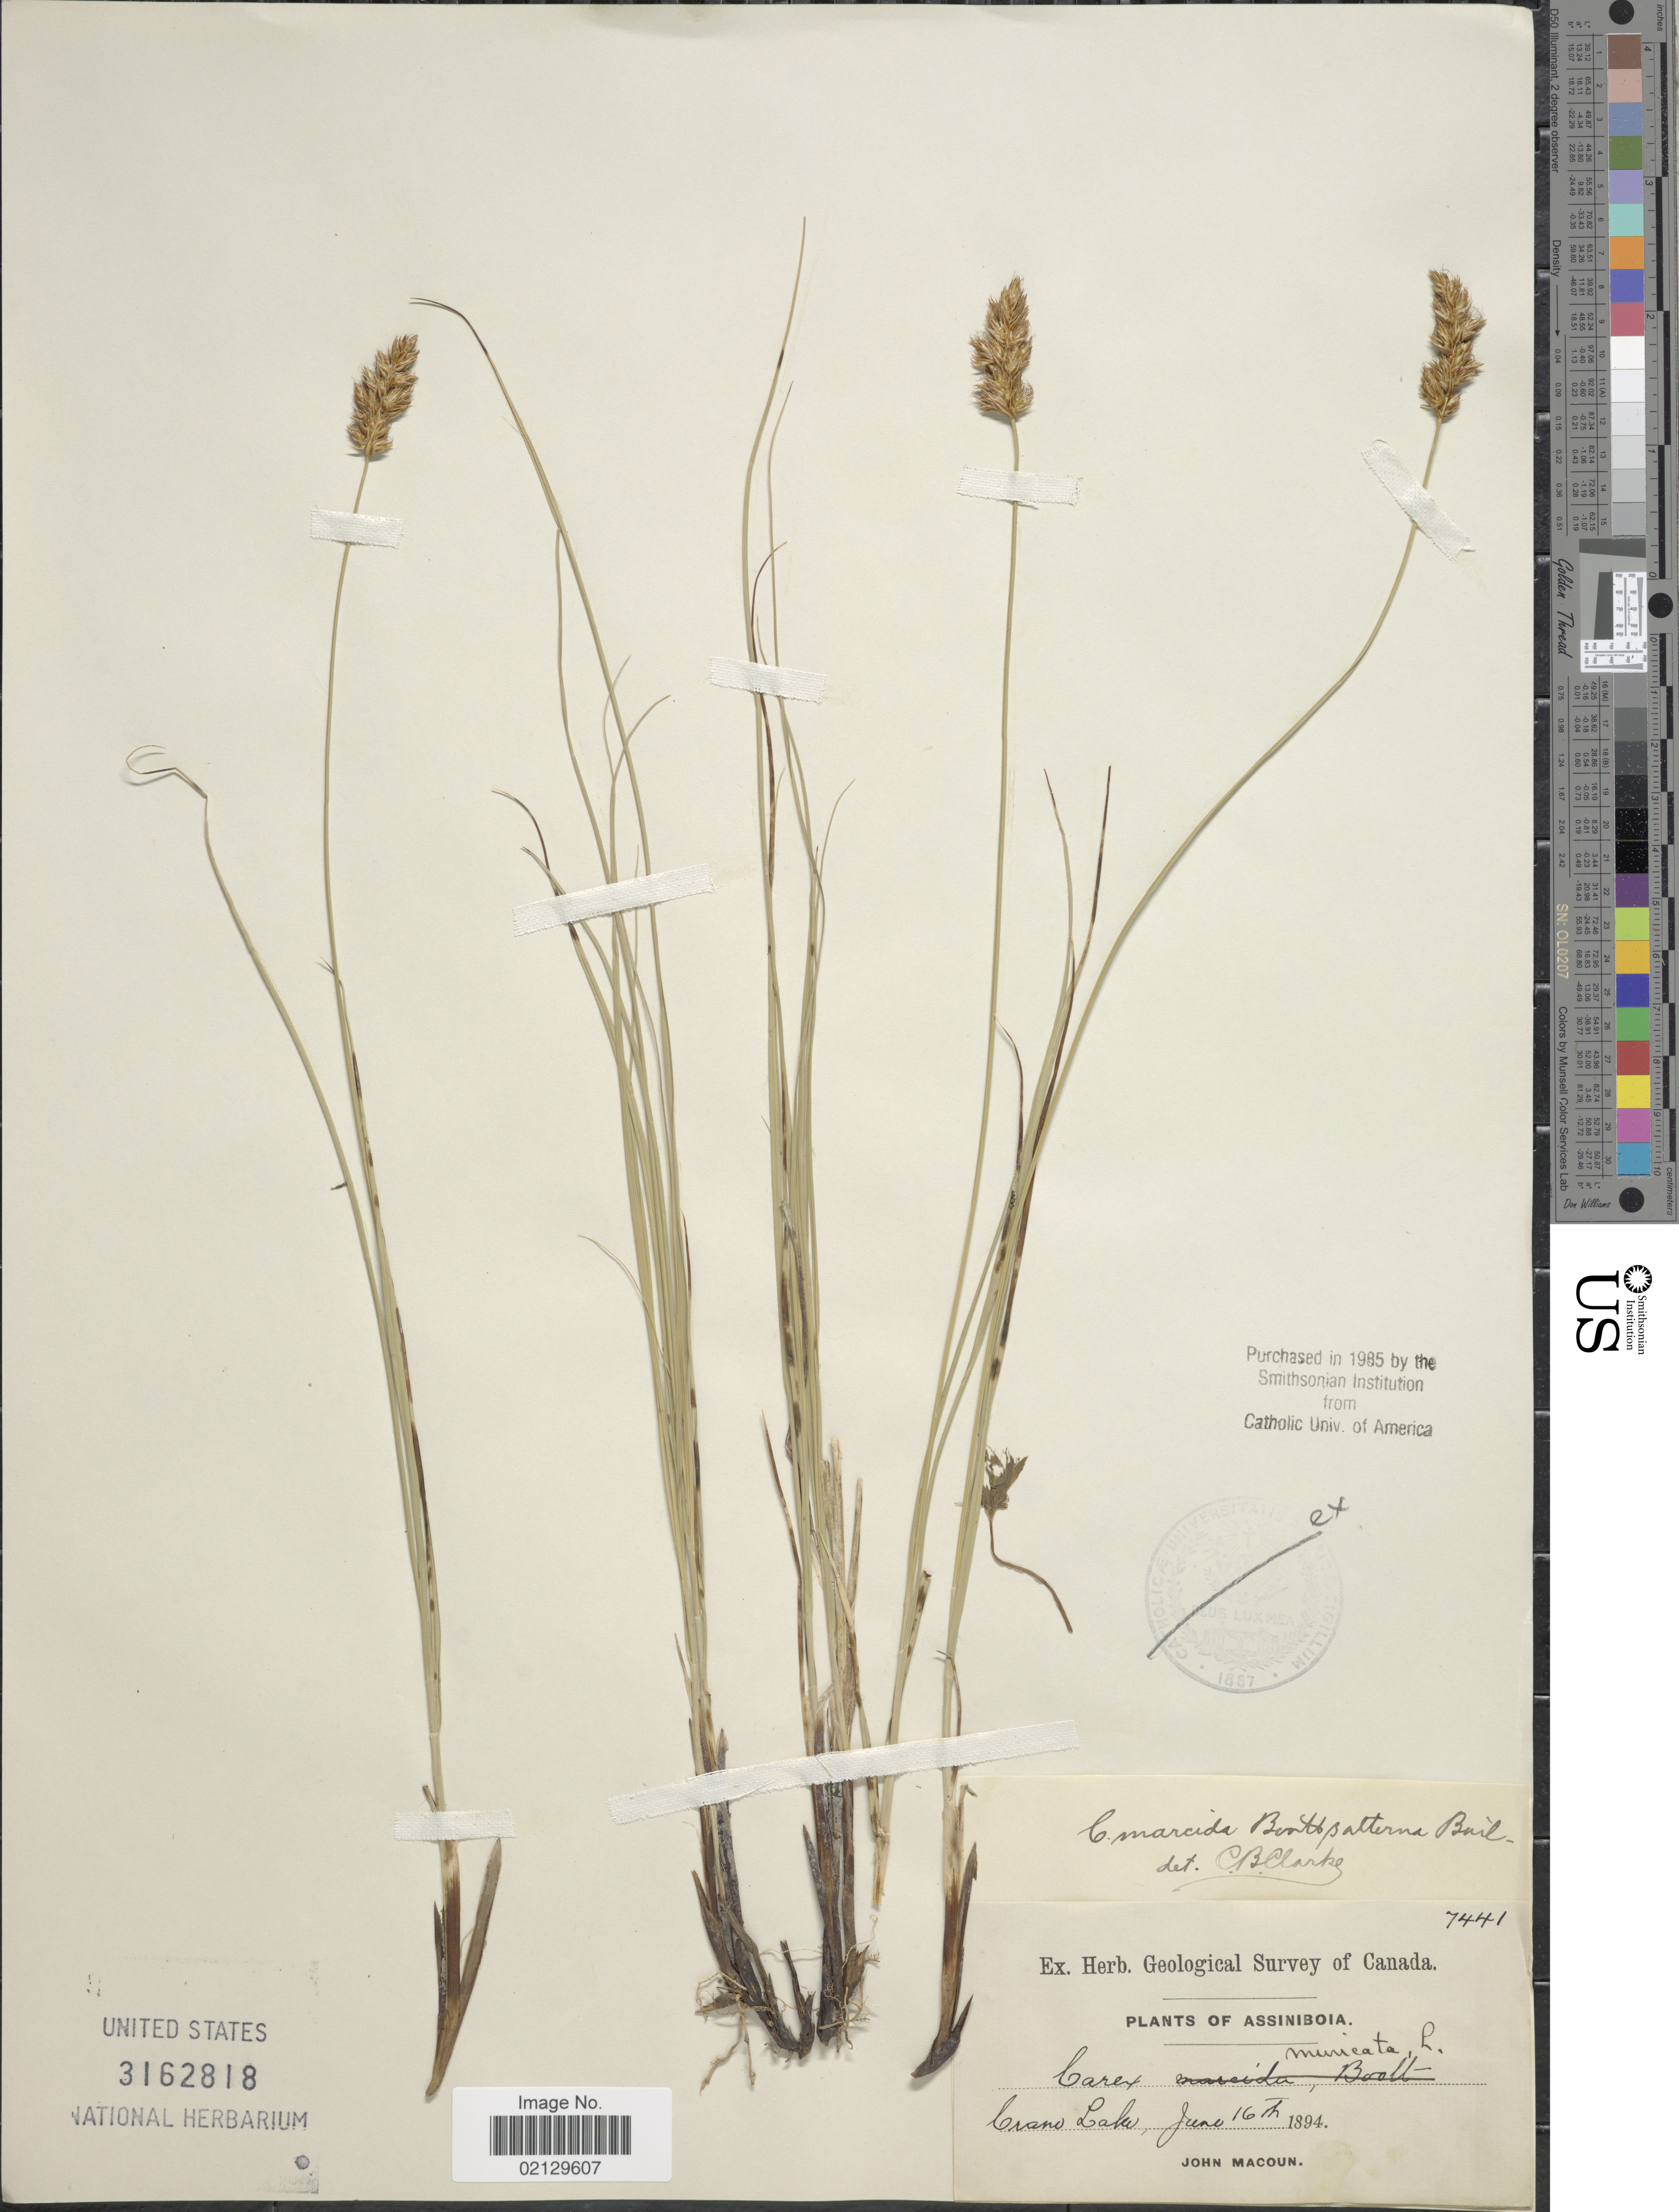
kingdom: Plantae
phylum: Tracheophyta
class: Liliopsida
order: Poales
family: Cyperaceae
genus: Carex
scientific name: Carex praegracilis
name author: W. Boott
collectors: J. Macoun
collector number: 7441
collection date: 1894-06-16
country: Canada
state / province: Saskatchewan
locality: Assiniboia, Crane Lake.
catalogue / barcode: US 3162818